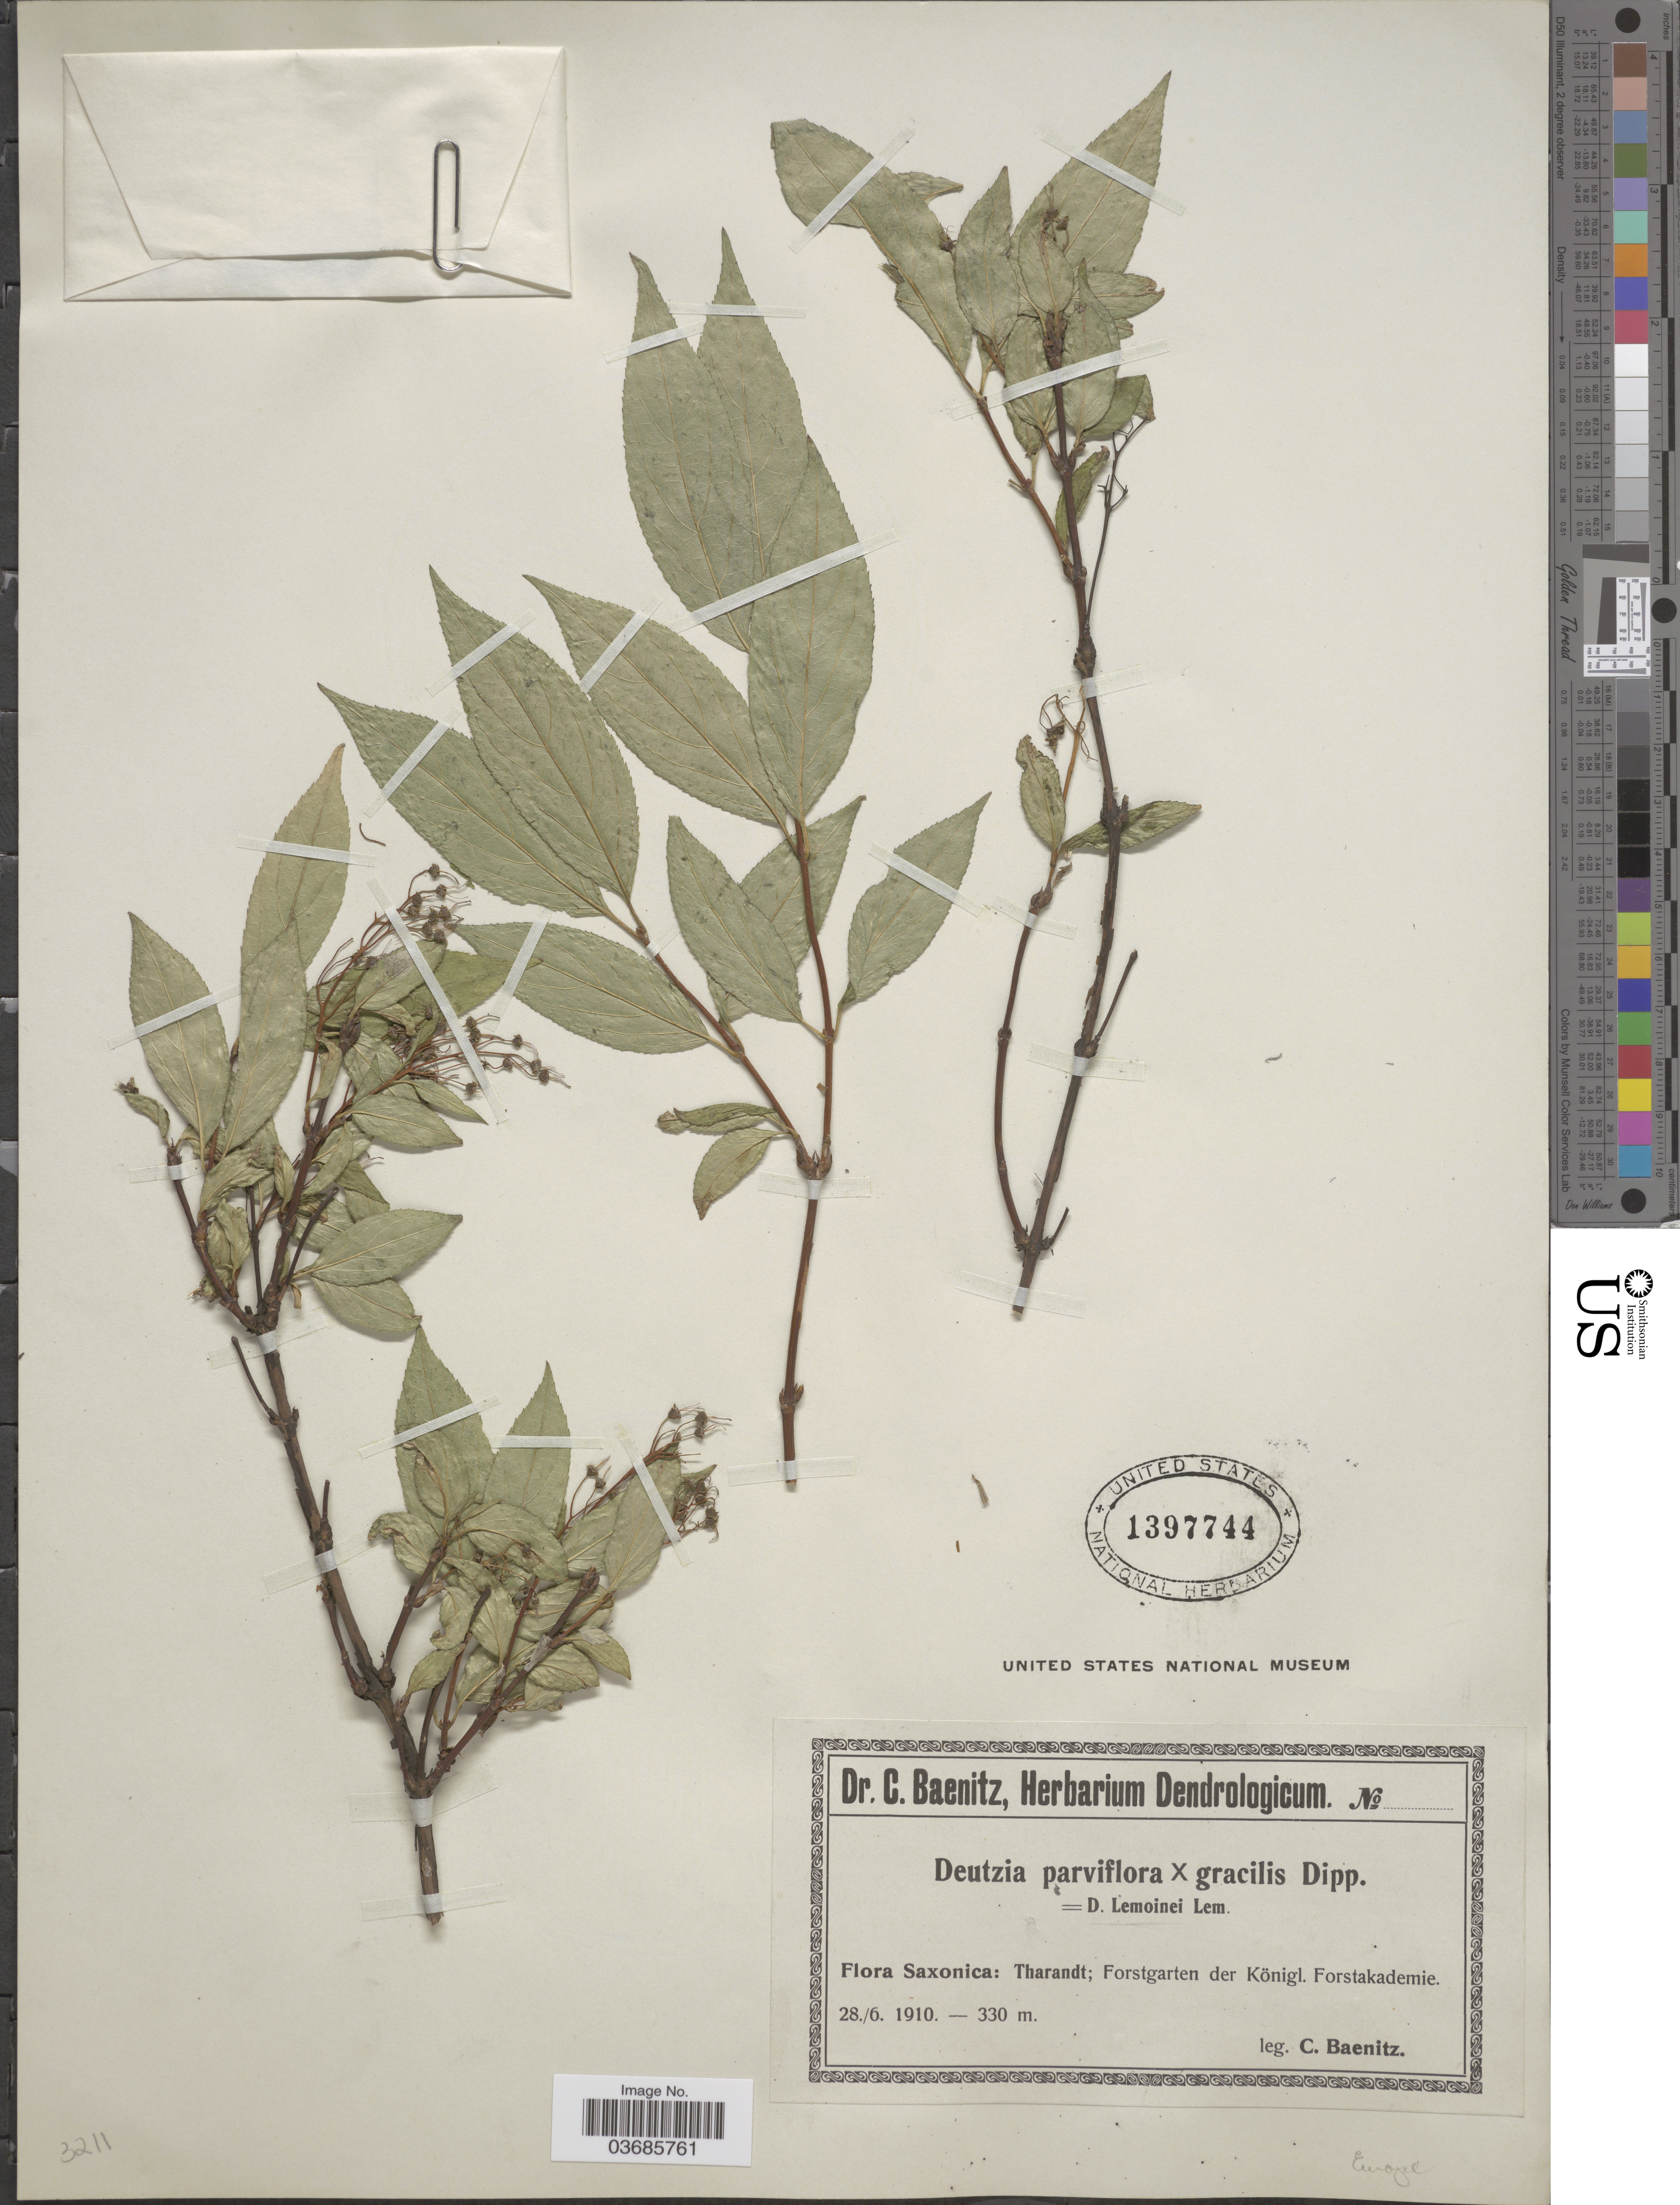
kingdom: Plantae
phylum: Tracheophyta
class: Magnoliopsida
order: Cornales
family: Hydrangeaceae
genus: Deutzia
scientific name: Deutzia parviflora x D. gracilis Siebold & Zucc.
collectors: C. G. Baenitz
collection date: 1910-06-28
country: Germany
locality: Saxonica: Tharandt; Forstgarten der Königl. Forstakademie.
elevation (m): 330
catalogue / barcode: US 1397744